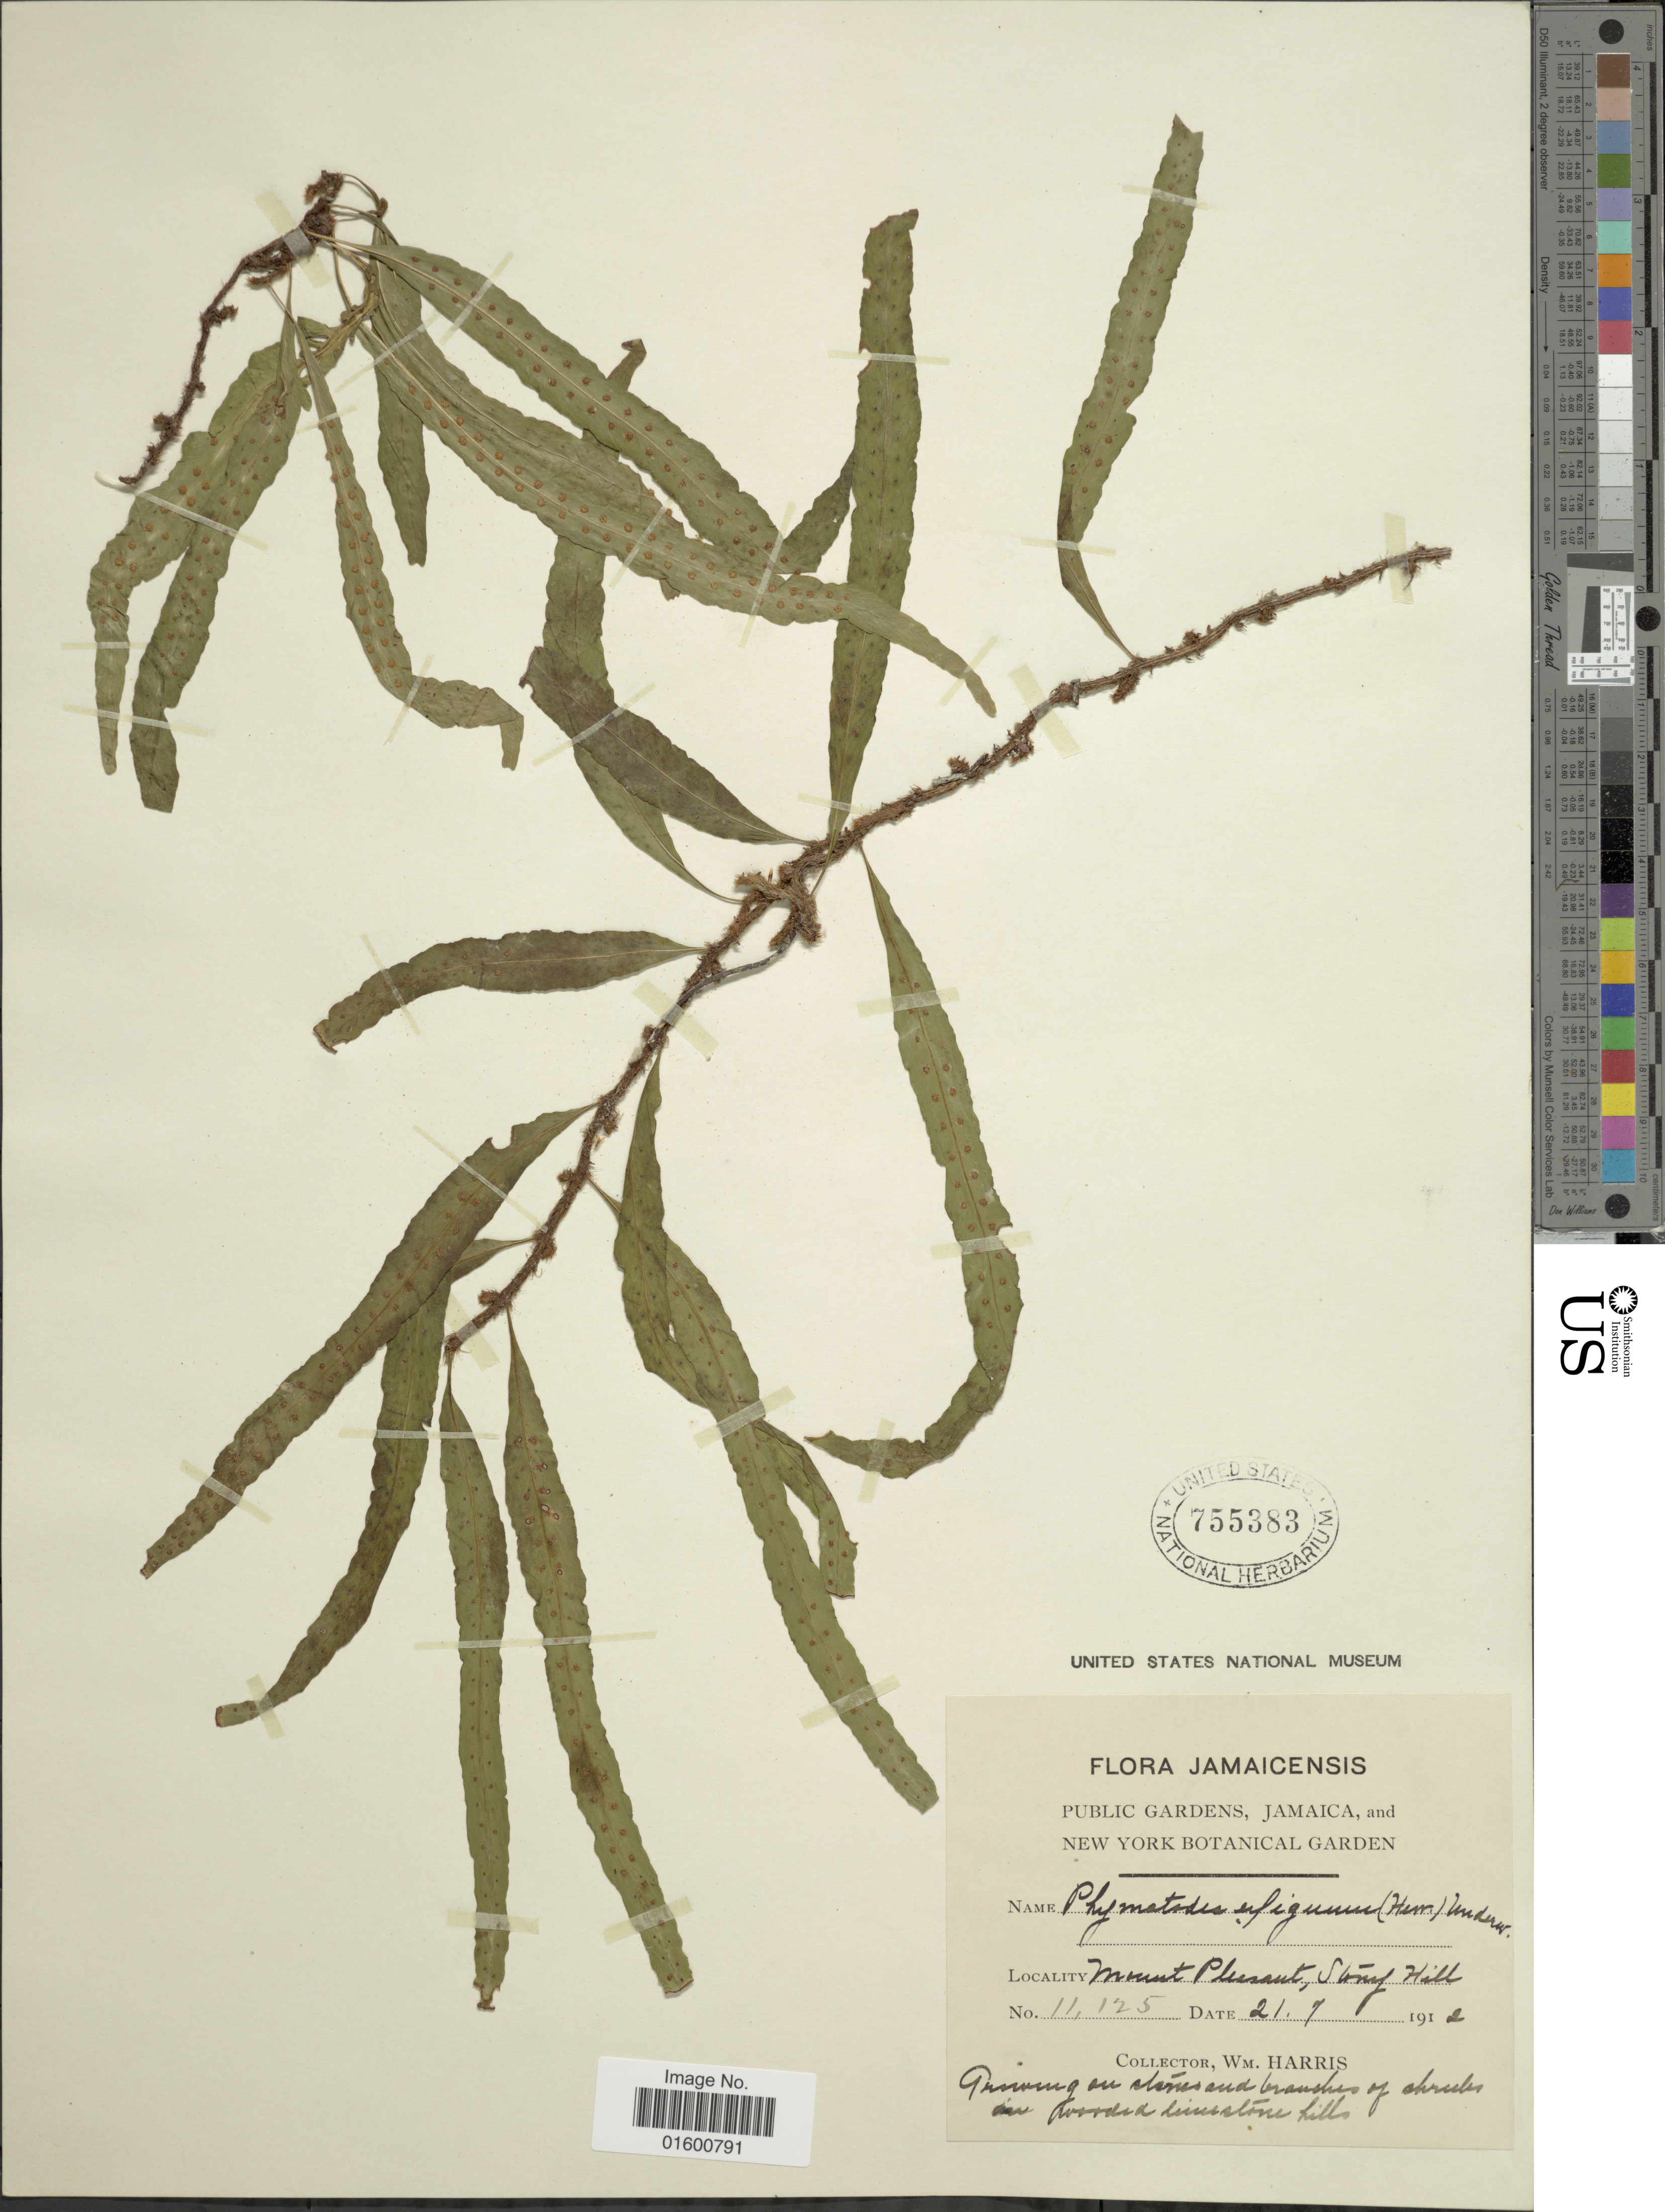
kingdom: Plantae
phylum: Tracheophyta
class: Polypodiopsida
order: Polypodiales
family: Polypodiaceae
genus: Microgramma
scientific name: Microgramma heterophylla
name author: (L.) Wherry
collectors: W. H. Harris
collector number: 11125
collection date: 1912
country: Jamaica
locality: Jamaicesis, Mount Pleasant, Stoney Hill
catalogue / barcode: US 755383